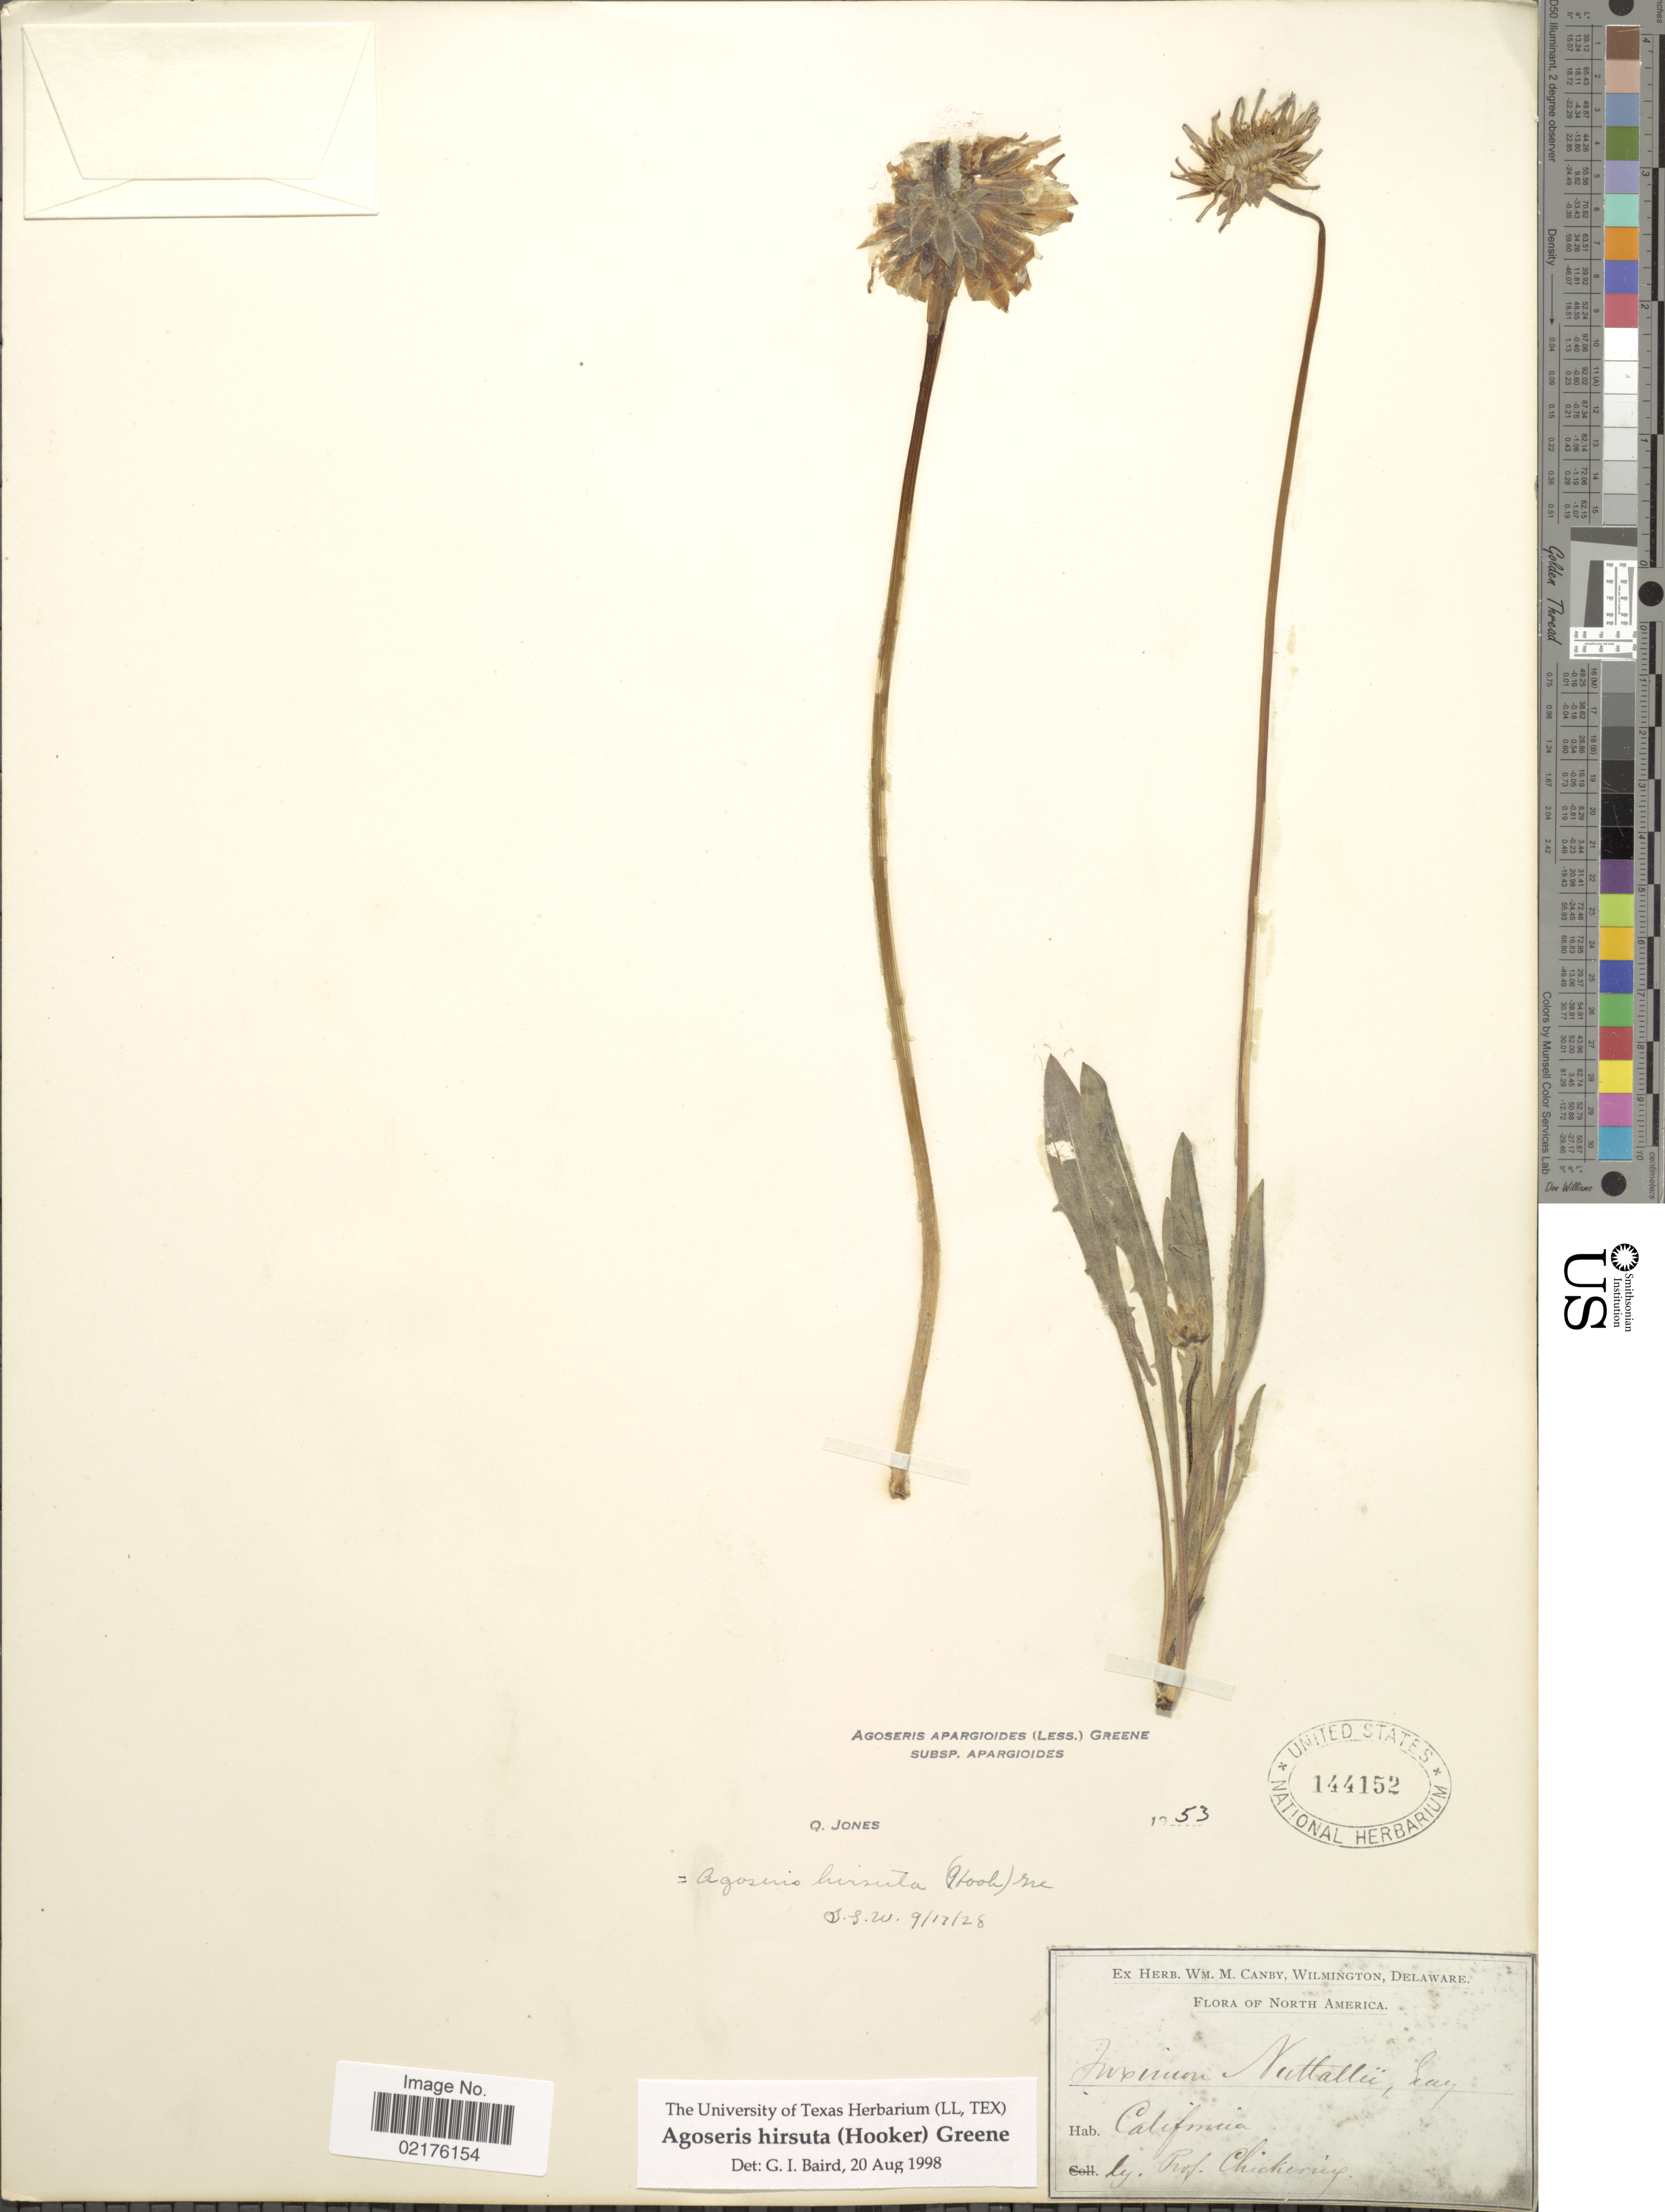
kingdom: Plantae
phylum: Tracheophyta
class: Magnoliopsida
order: Asterales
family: Asteraceae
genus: Agoseris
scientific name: Agoseris hirsuta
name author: (Hook.) Greene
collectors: -. Chickering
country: United States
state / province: California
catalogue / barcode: US 144152